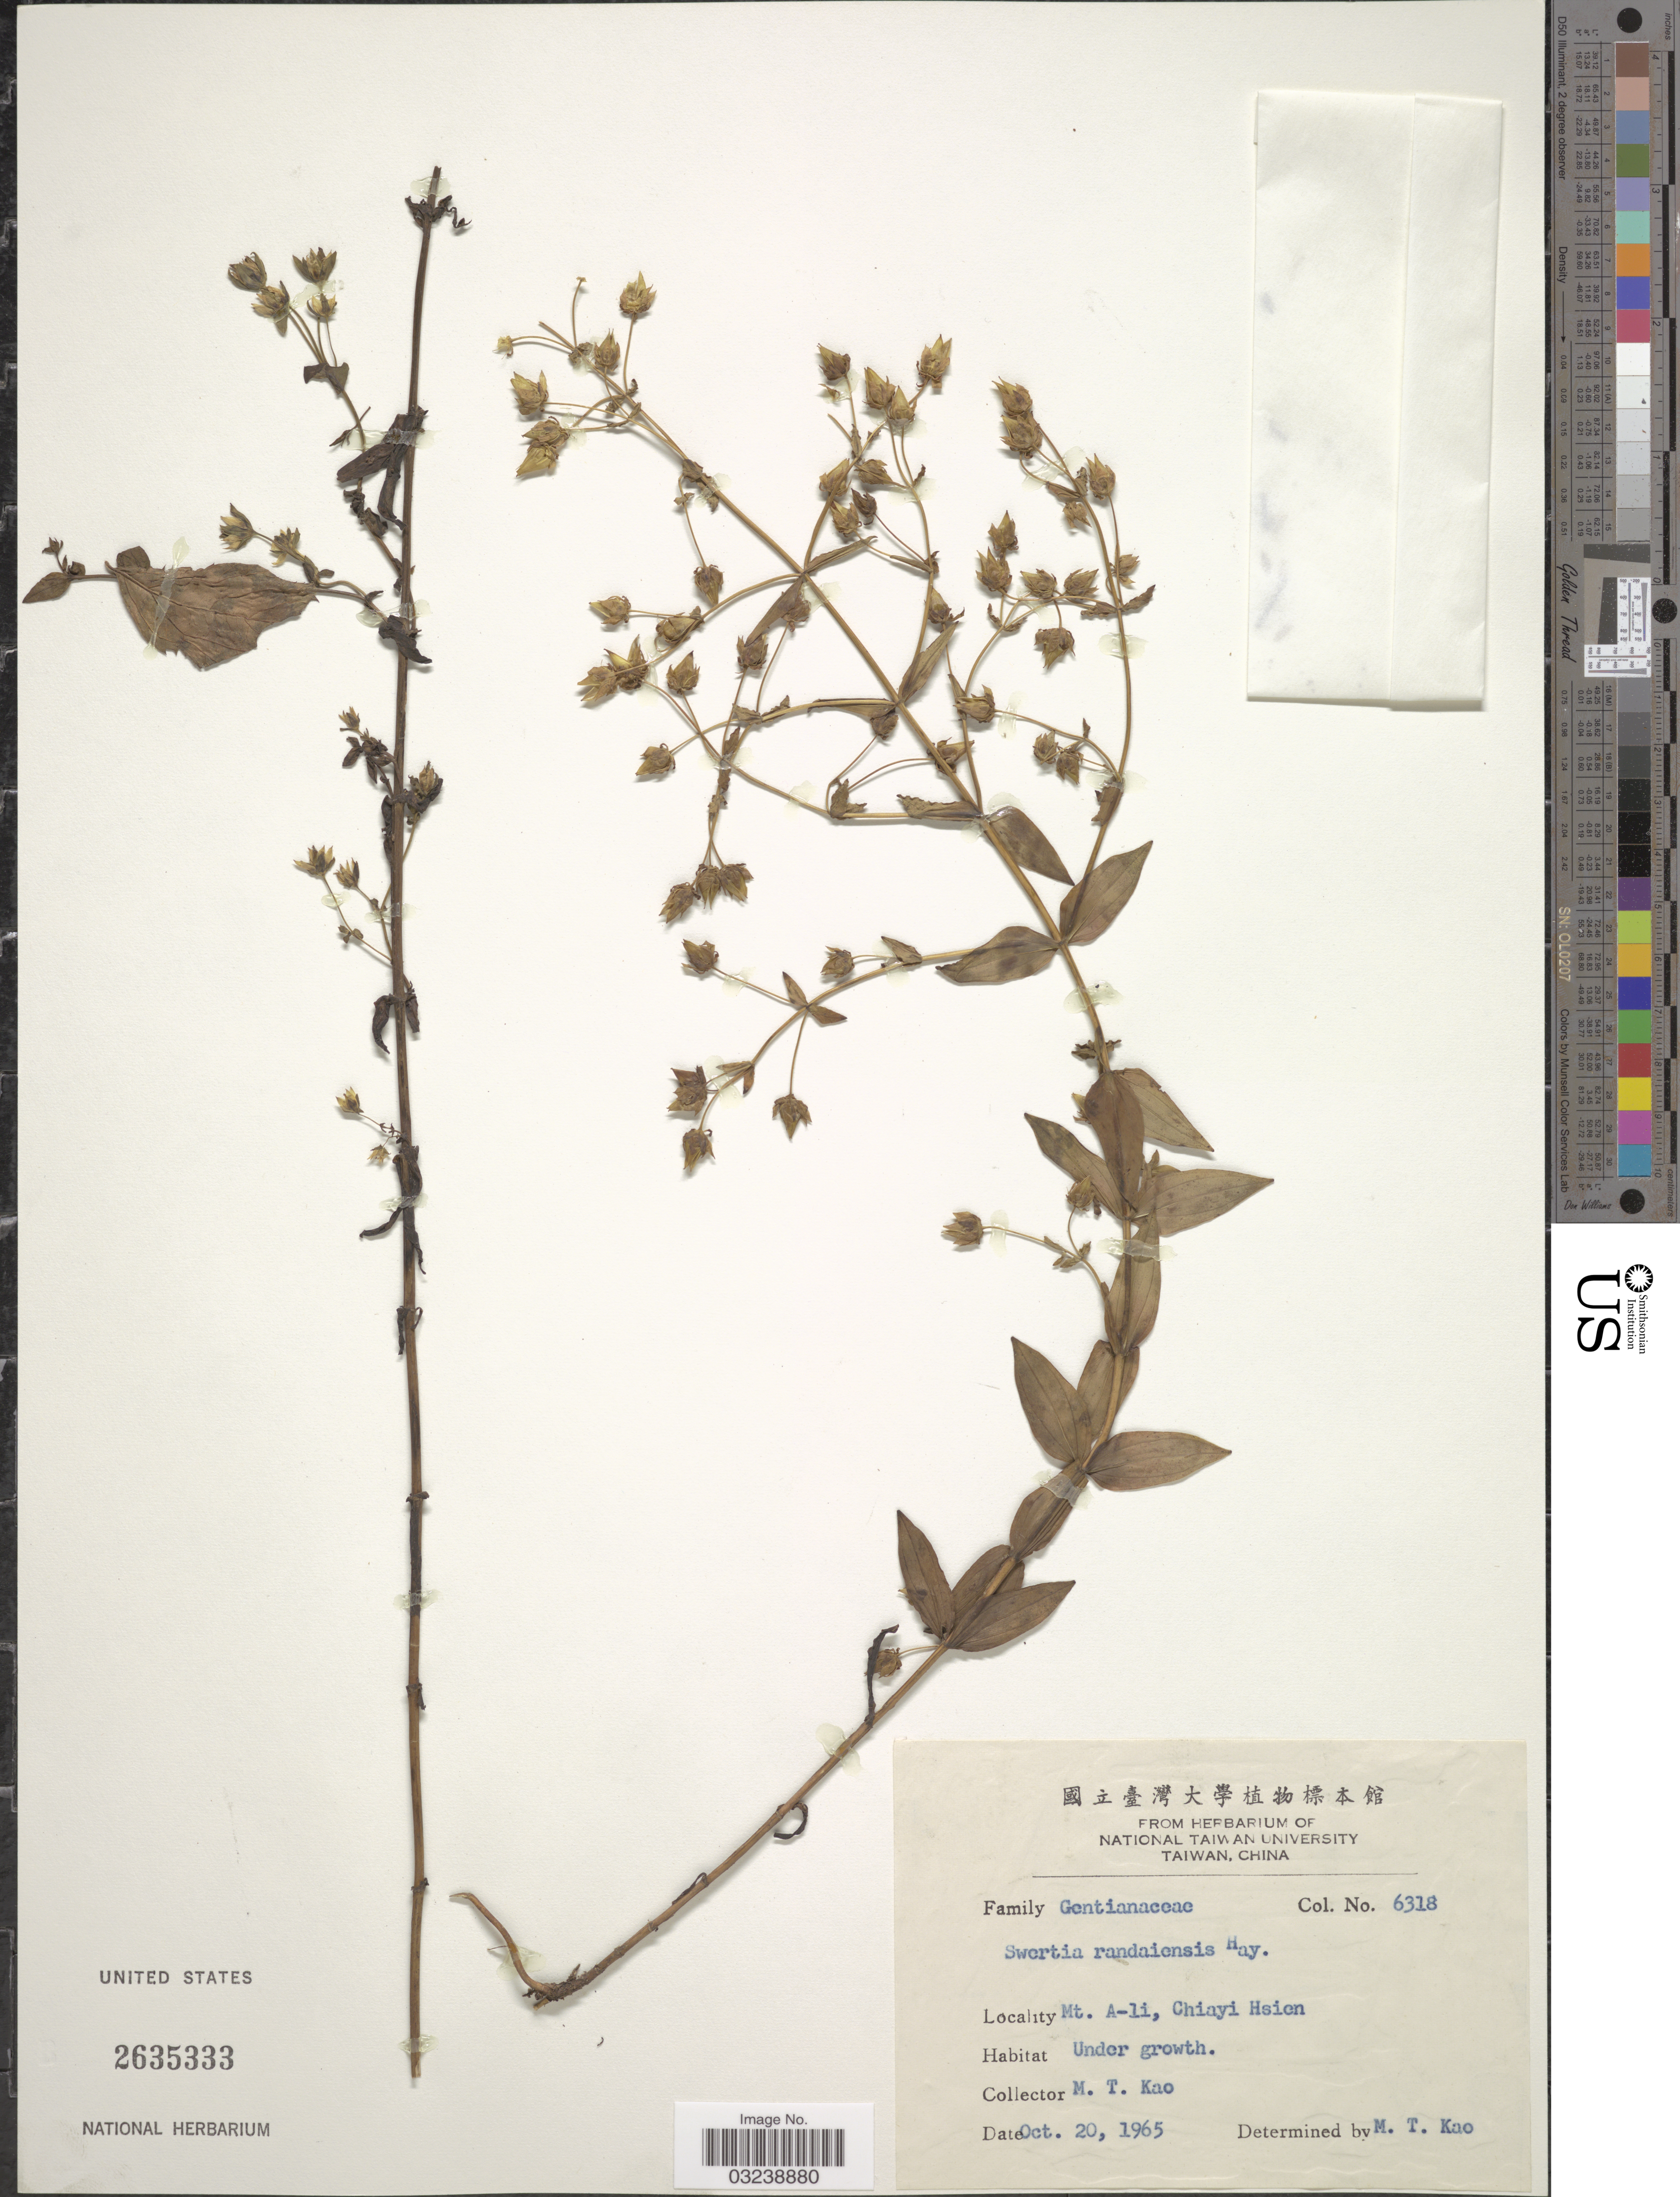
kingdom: Plantae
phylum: Tracheophyta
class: Magnoliopsida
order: Gentianales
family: Gentianaceae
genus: Swertia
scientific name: Swertia randaiensis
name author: Hayata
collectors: M. T. Kao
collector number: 6318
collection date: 1965-10-20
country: Taiwan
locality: Mt. A-li, Chiayi Hsien.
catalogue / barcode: US 2635333